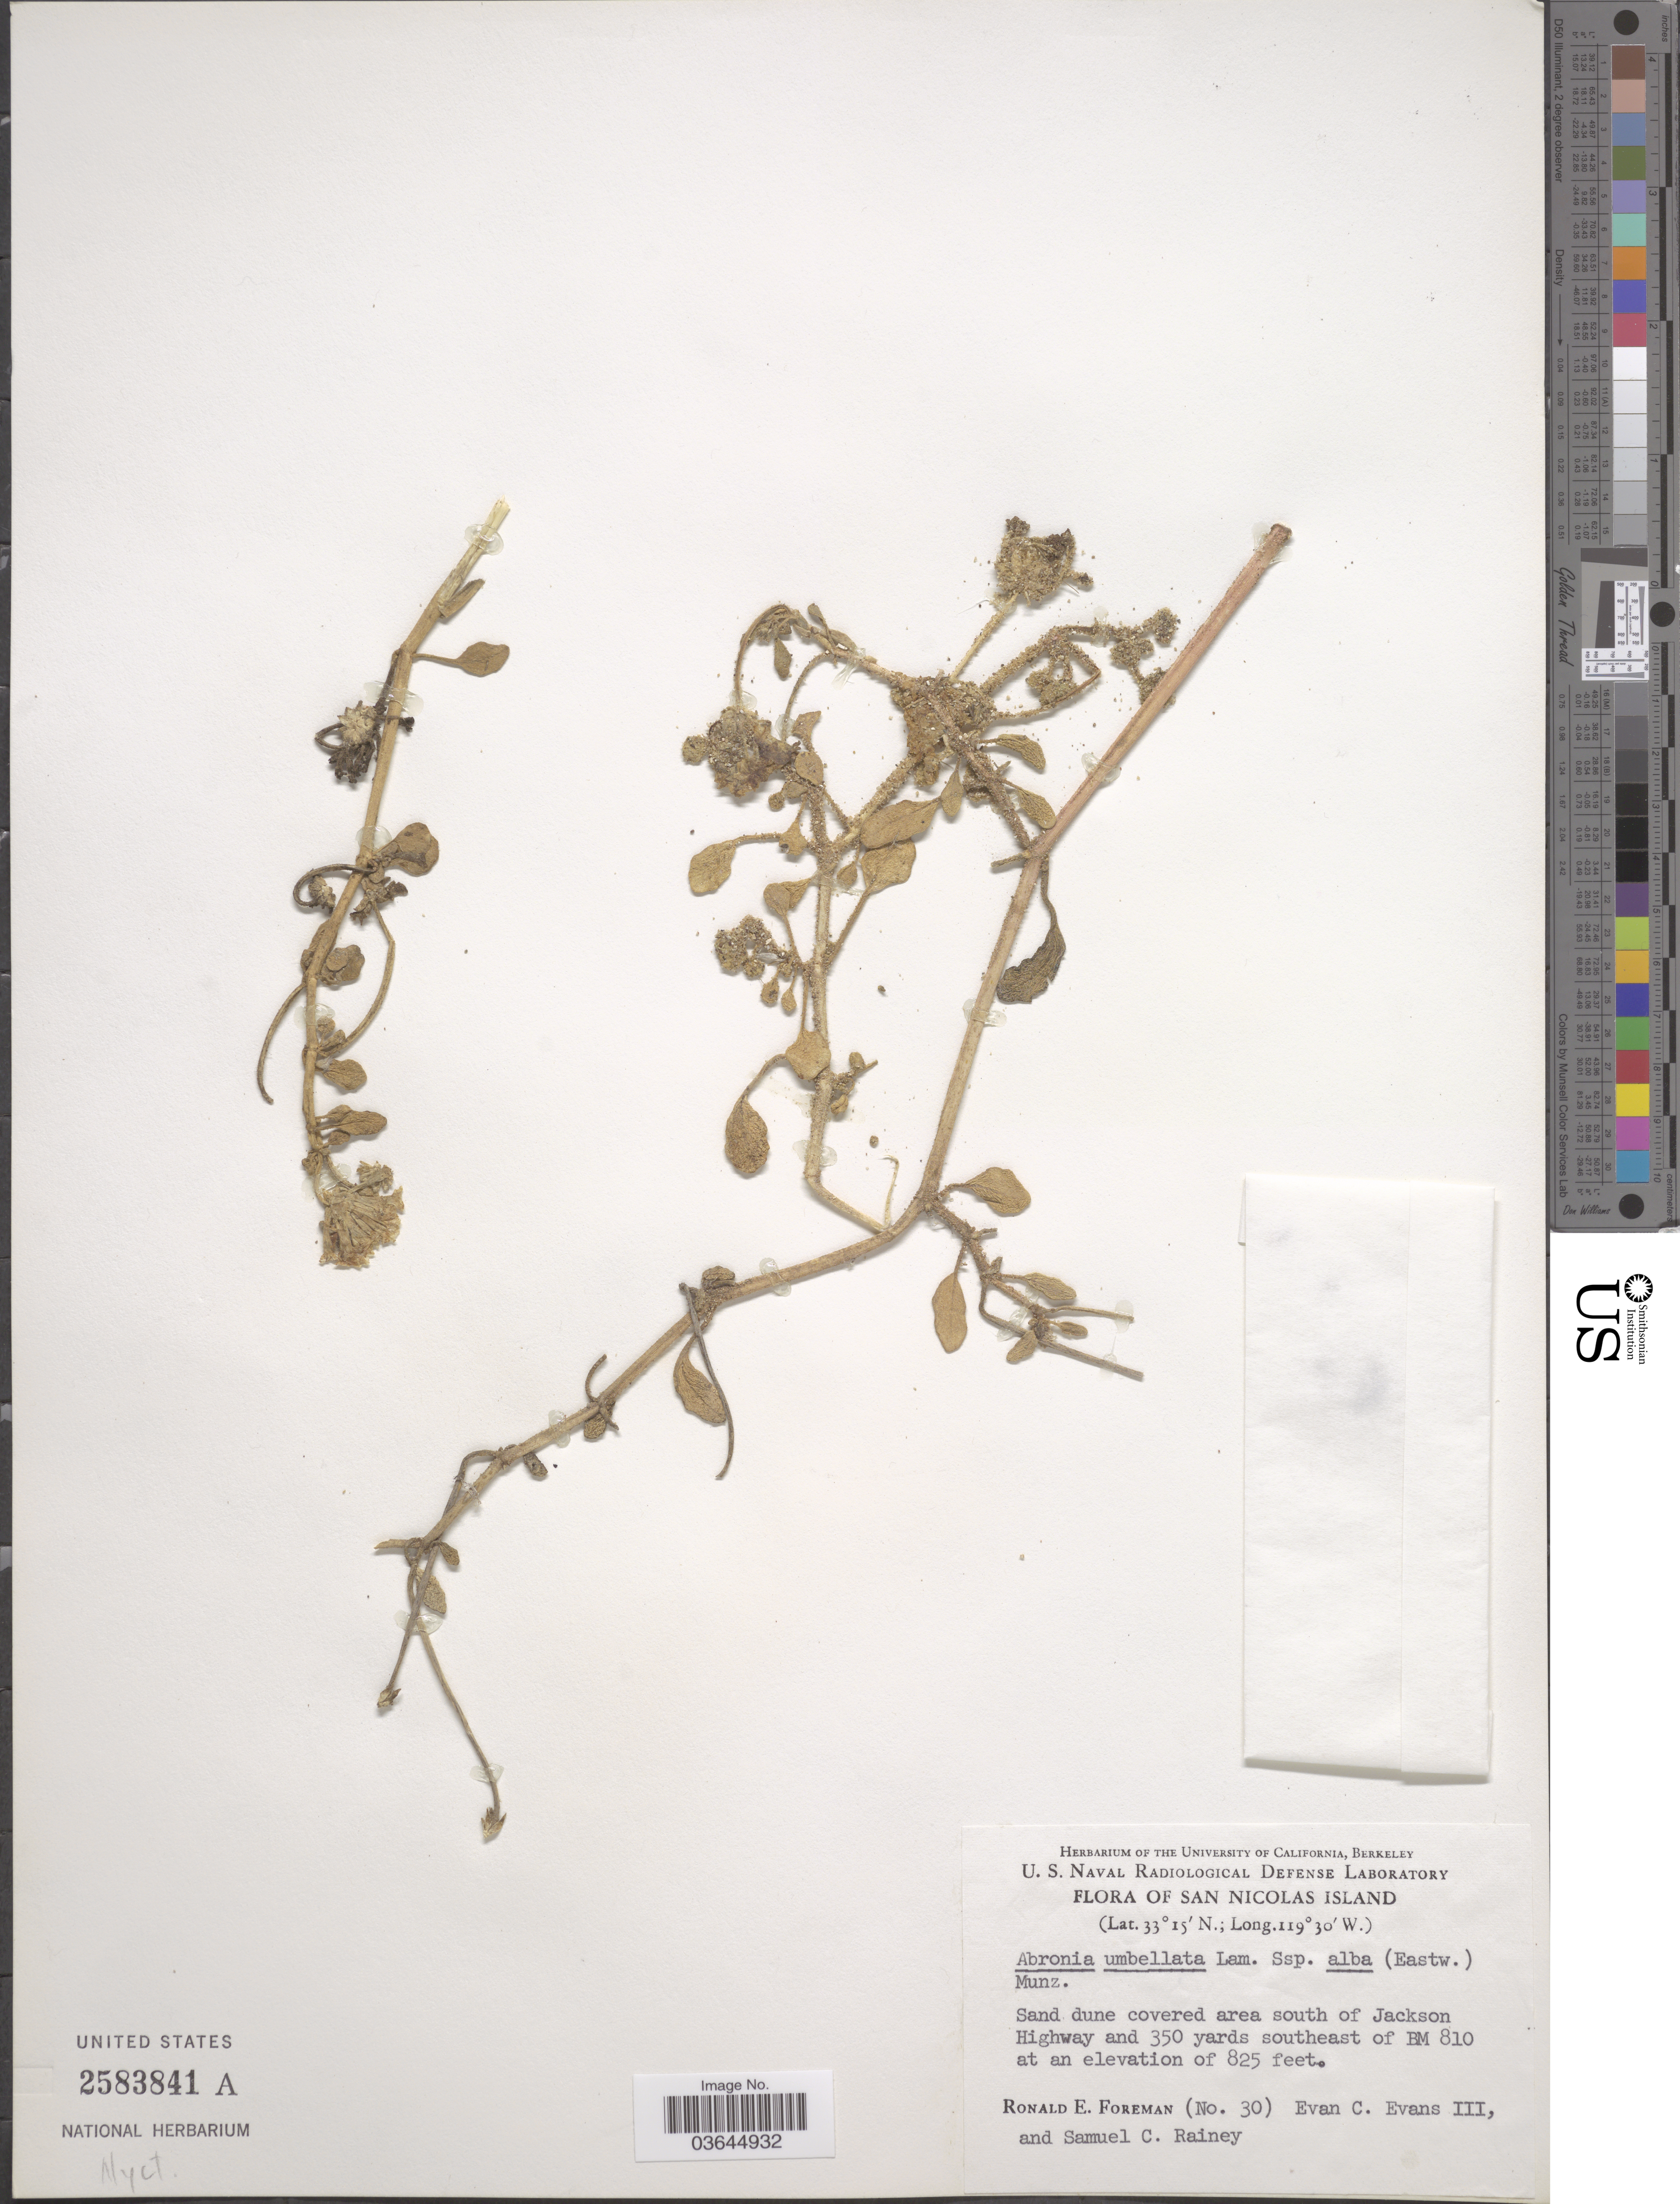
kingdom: Plantae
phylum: Tracheophyta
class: Magnoliopsida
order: Caryophyllales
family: Nyctaginaceae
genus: Abronia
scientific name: Abronia umbellata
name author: Lam.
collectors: R. Foreman, E. C. Evans & S. C. Rainey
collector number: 30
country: United States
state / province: California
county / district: Ventura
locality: San Nicolas Island. Sand dune covered area south of Jackson Highway and 350 yards southeast of BM 810.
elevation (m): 251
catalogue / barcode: US 2583841A